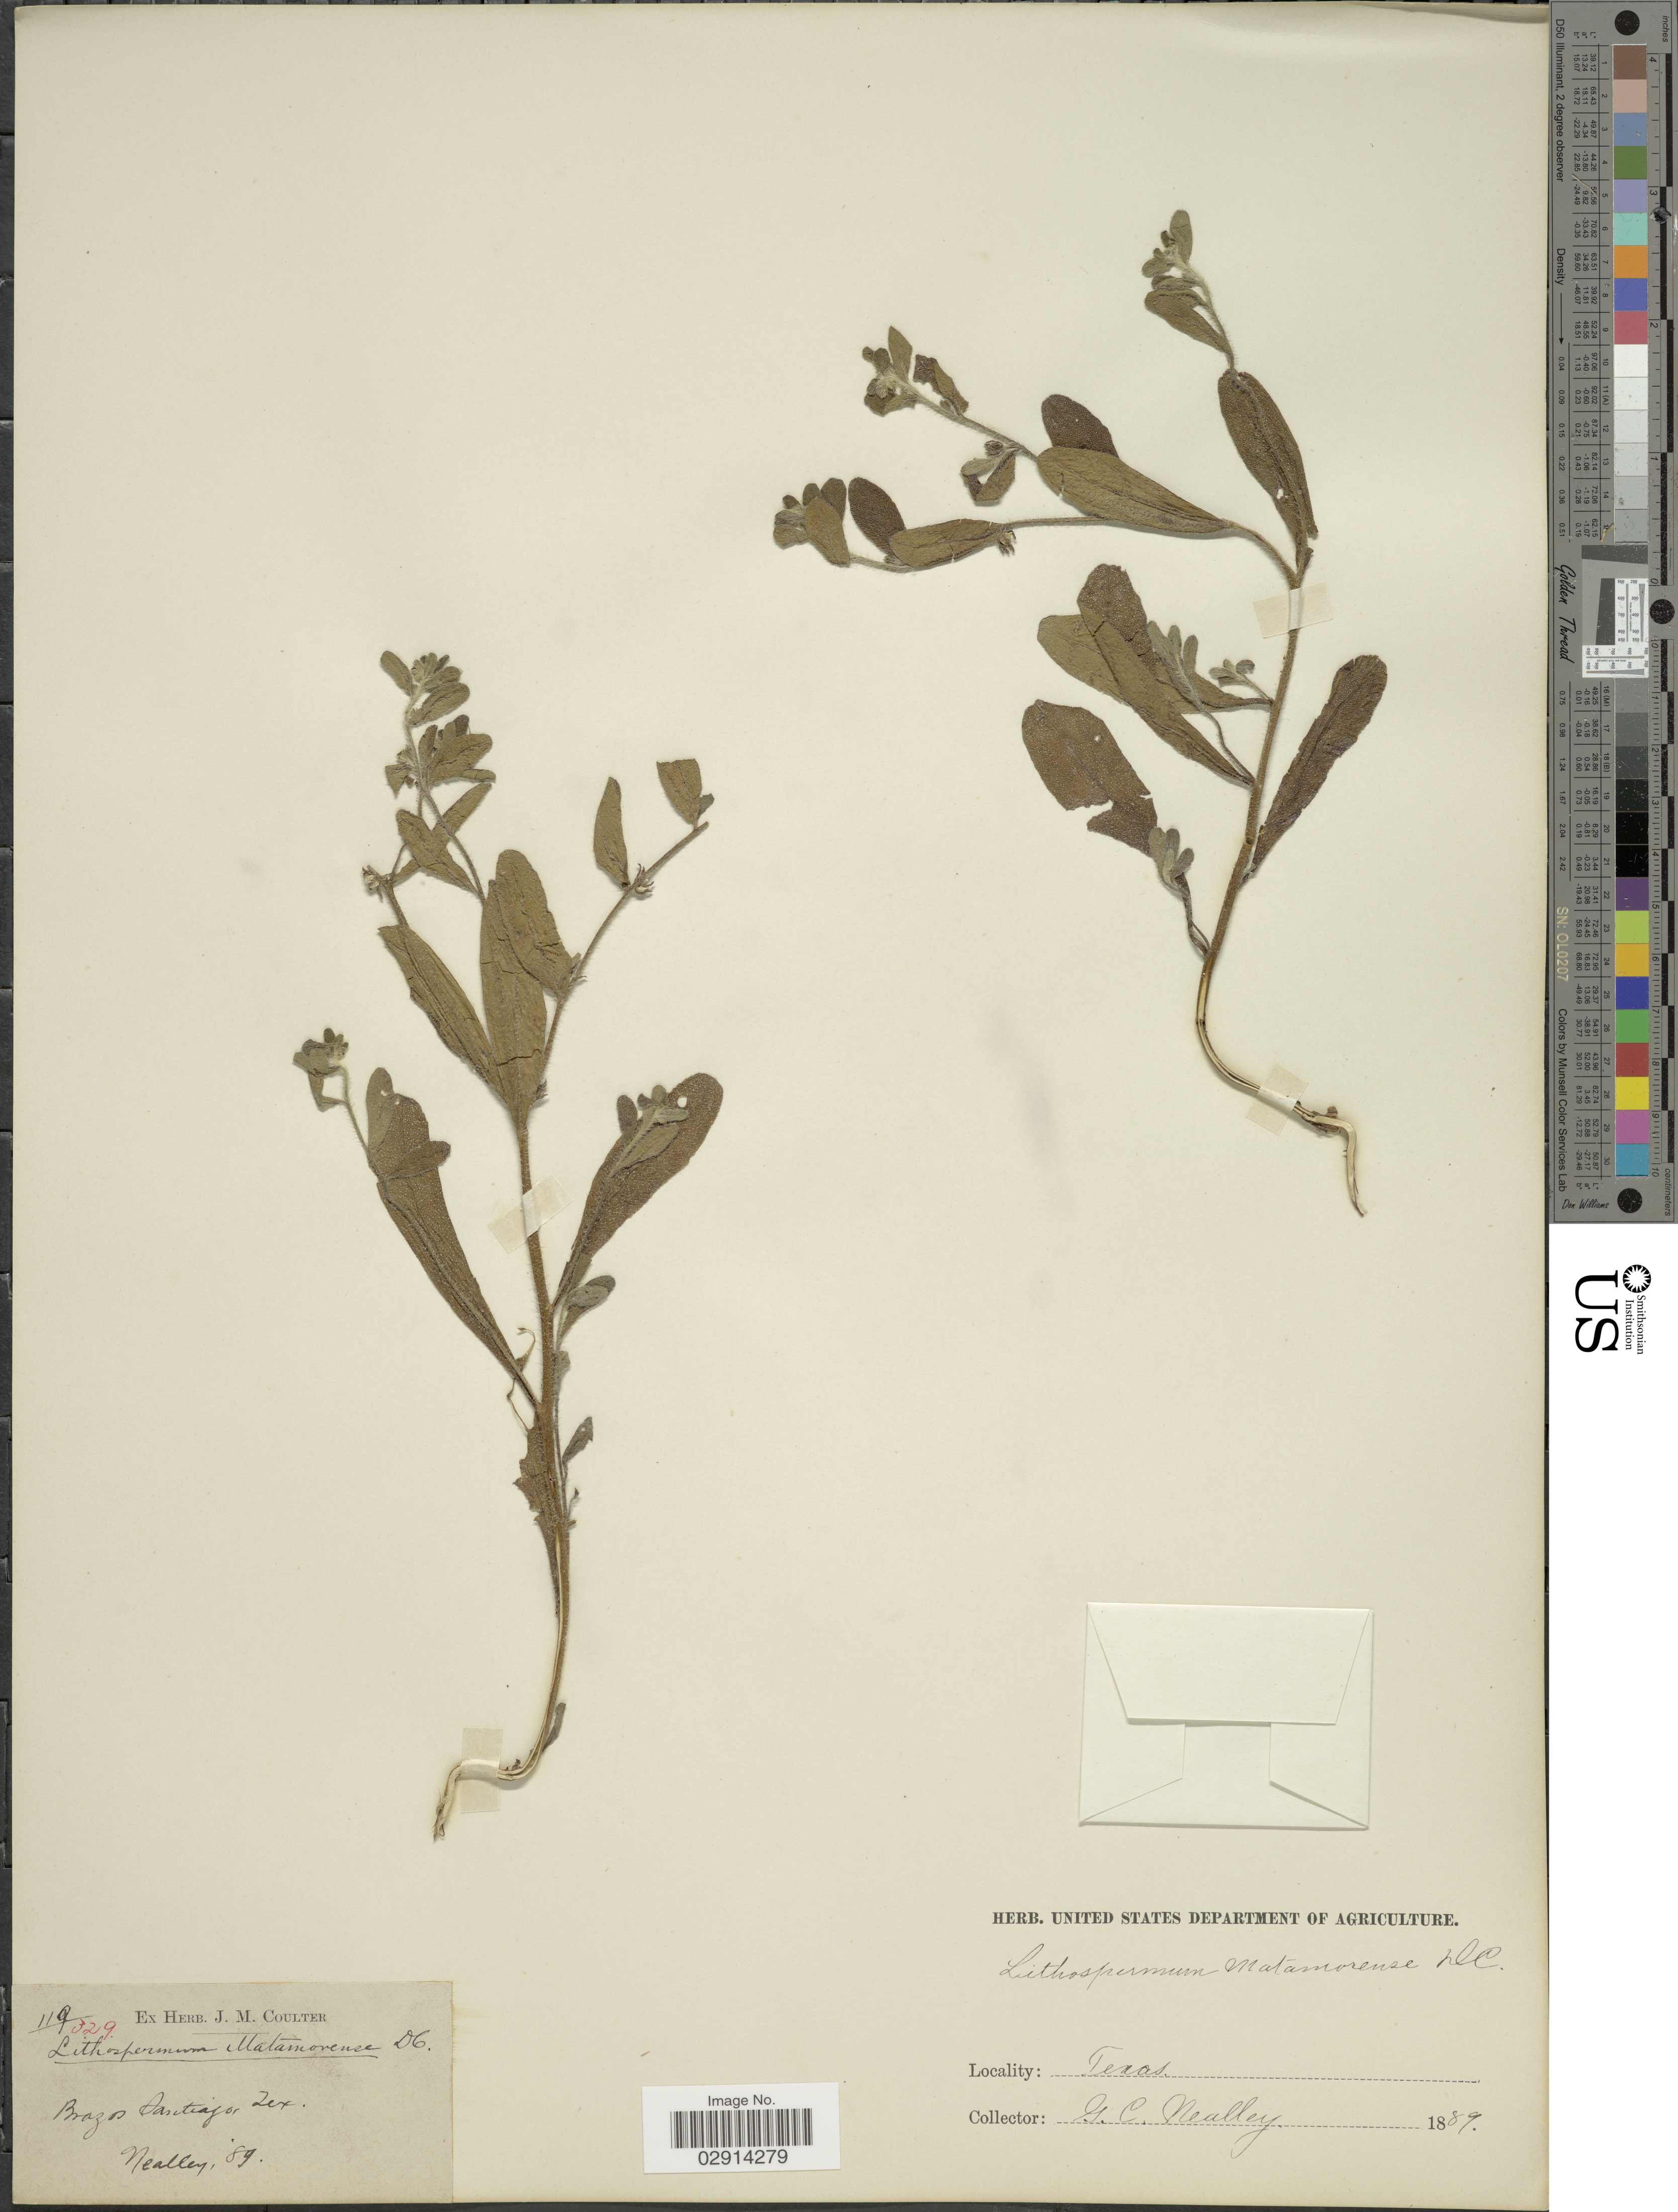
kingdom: Plantae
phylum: Tracheophyta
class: Magnoliopsida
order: Boraginales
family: Boraginaceae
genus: Lithospermum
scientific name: Lithospermum matamorense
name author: A. DC. in DC.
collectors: G. C. Nealley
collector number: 119/329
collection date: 1889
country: United States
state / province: Texas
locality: Brazos Santiago.